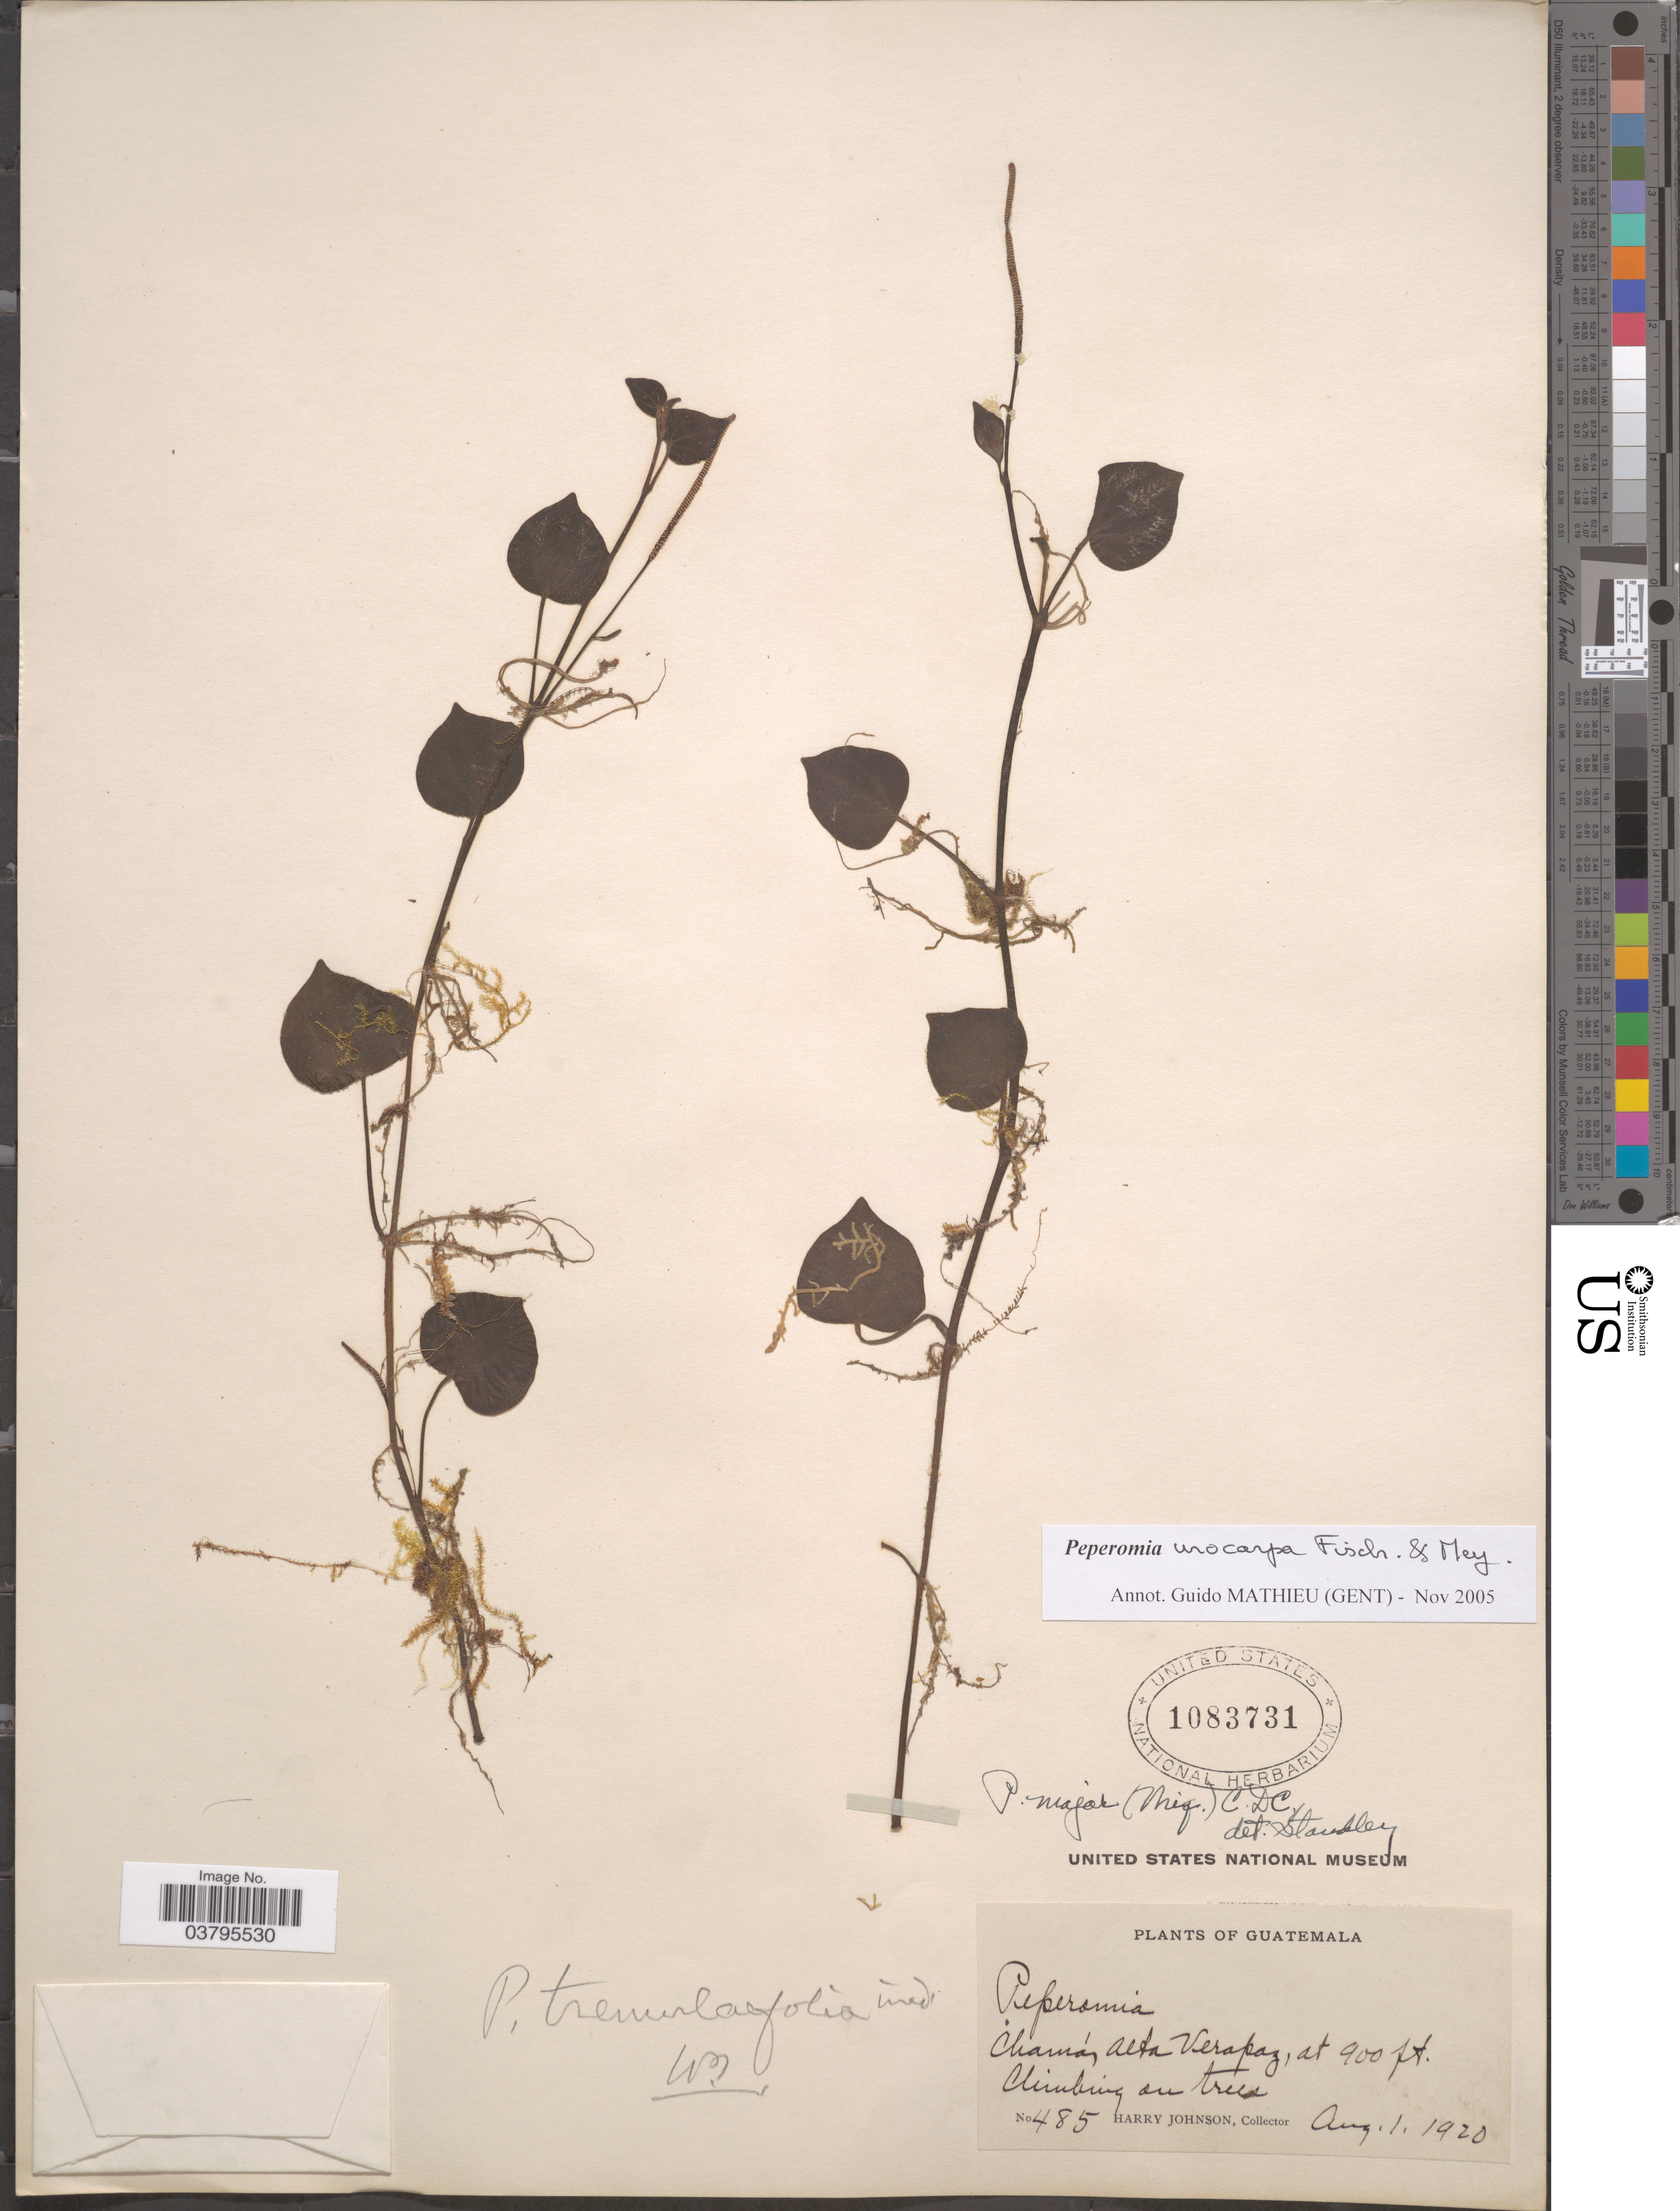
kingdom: Plantae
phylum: Tracheophyta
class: Magnoliopsida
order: Piperales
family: Piperaceae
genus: Peperomia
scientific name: Peperomia urocarpa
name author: Fisch. & C.A. Mey.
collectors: H. Johnson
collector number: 485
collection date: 1920-08-01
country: Guatemala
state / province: Alta Verapaz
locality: Chamás.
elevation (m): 274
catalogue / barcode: US 1083731